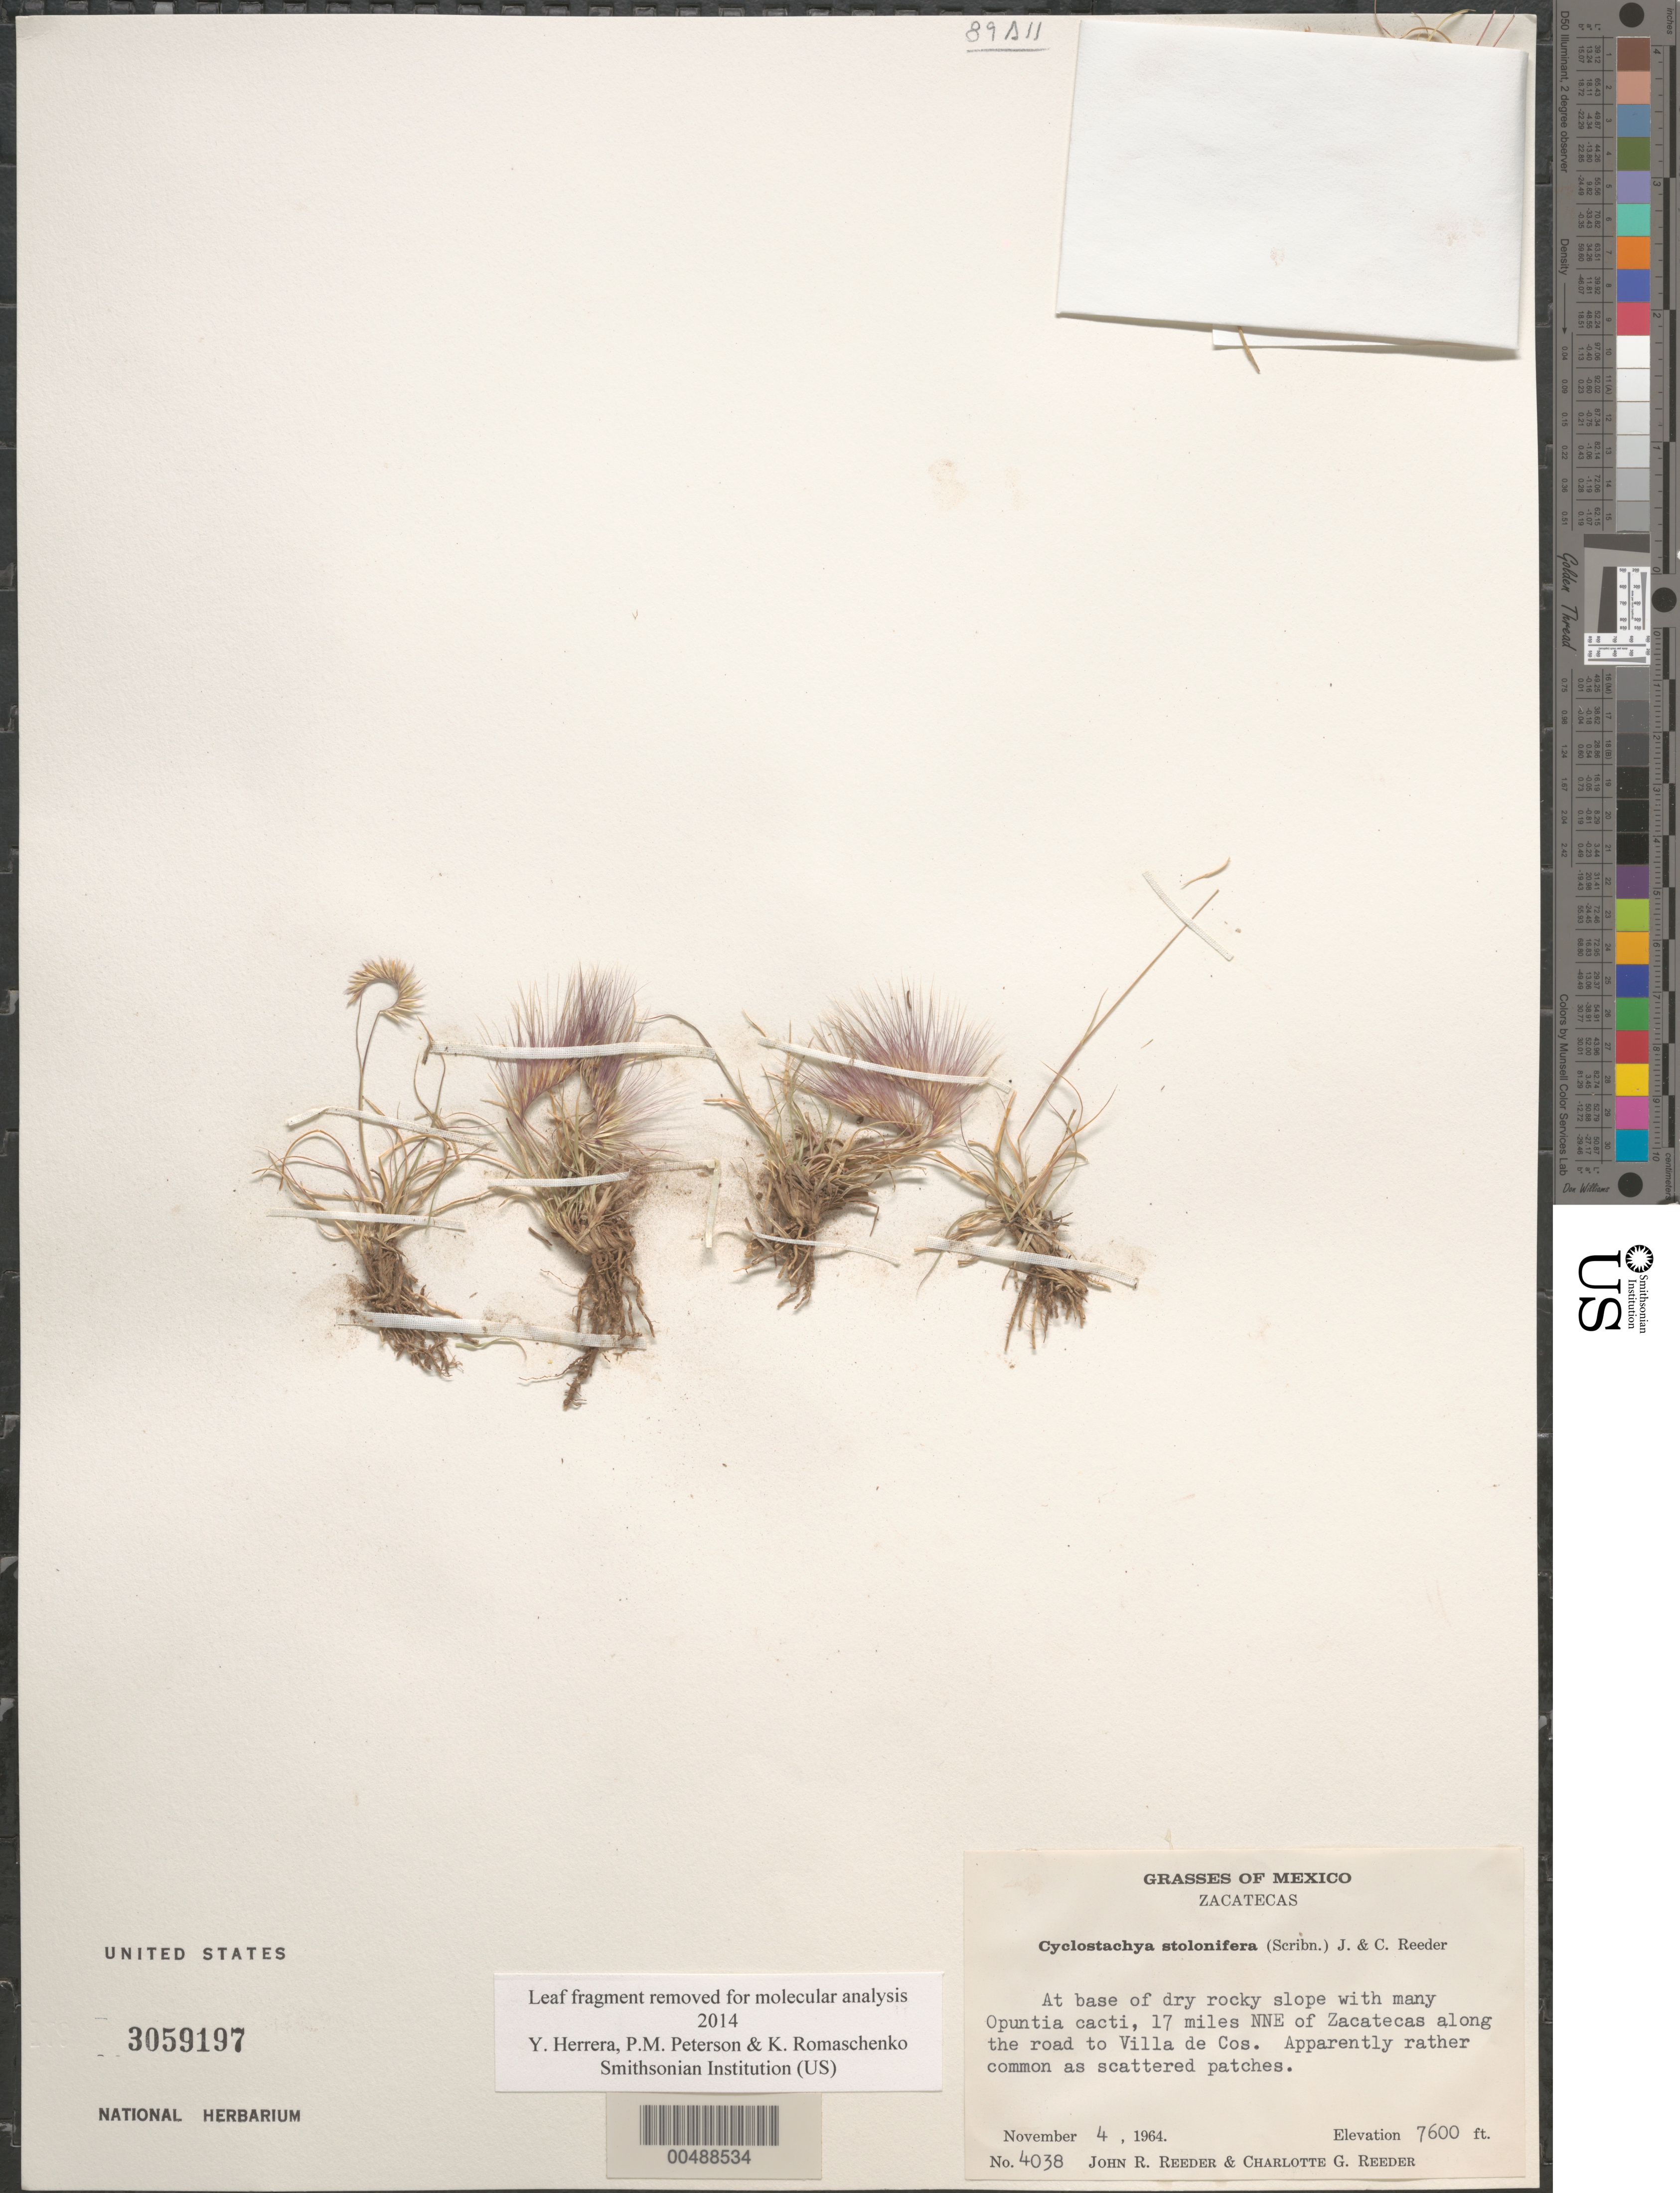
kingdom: Plantae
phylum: Tracheophyta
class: Liliopsida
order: Poales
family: Poaceae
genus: Cyclostachya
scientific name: Cyclostachya stolonifera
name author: (Scribn.) Reeder & C. Reeder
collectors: J. R. Reeder & C. G. Reeder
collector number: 4038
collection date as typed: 4 Nov 1964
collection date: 1964-11-04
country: Mexico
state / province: Zacatecas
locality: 17 mi NNE of Zacatecas along the rd to Villa de Cos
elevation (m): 2316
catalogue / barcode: US 3059197